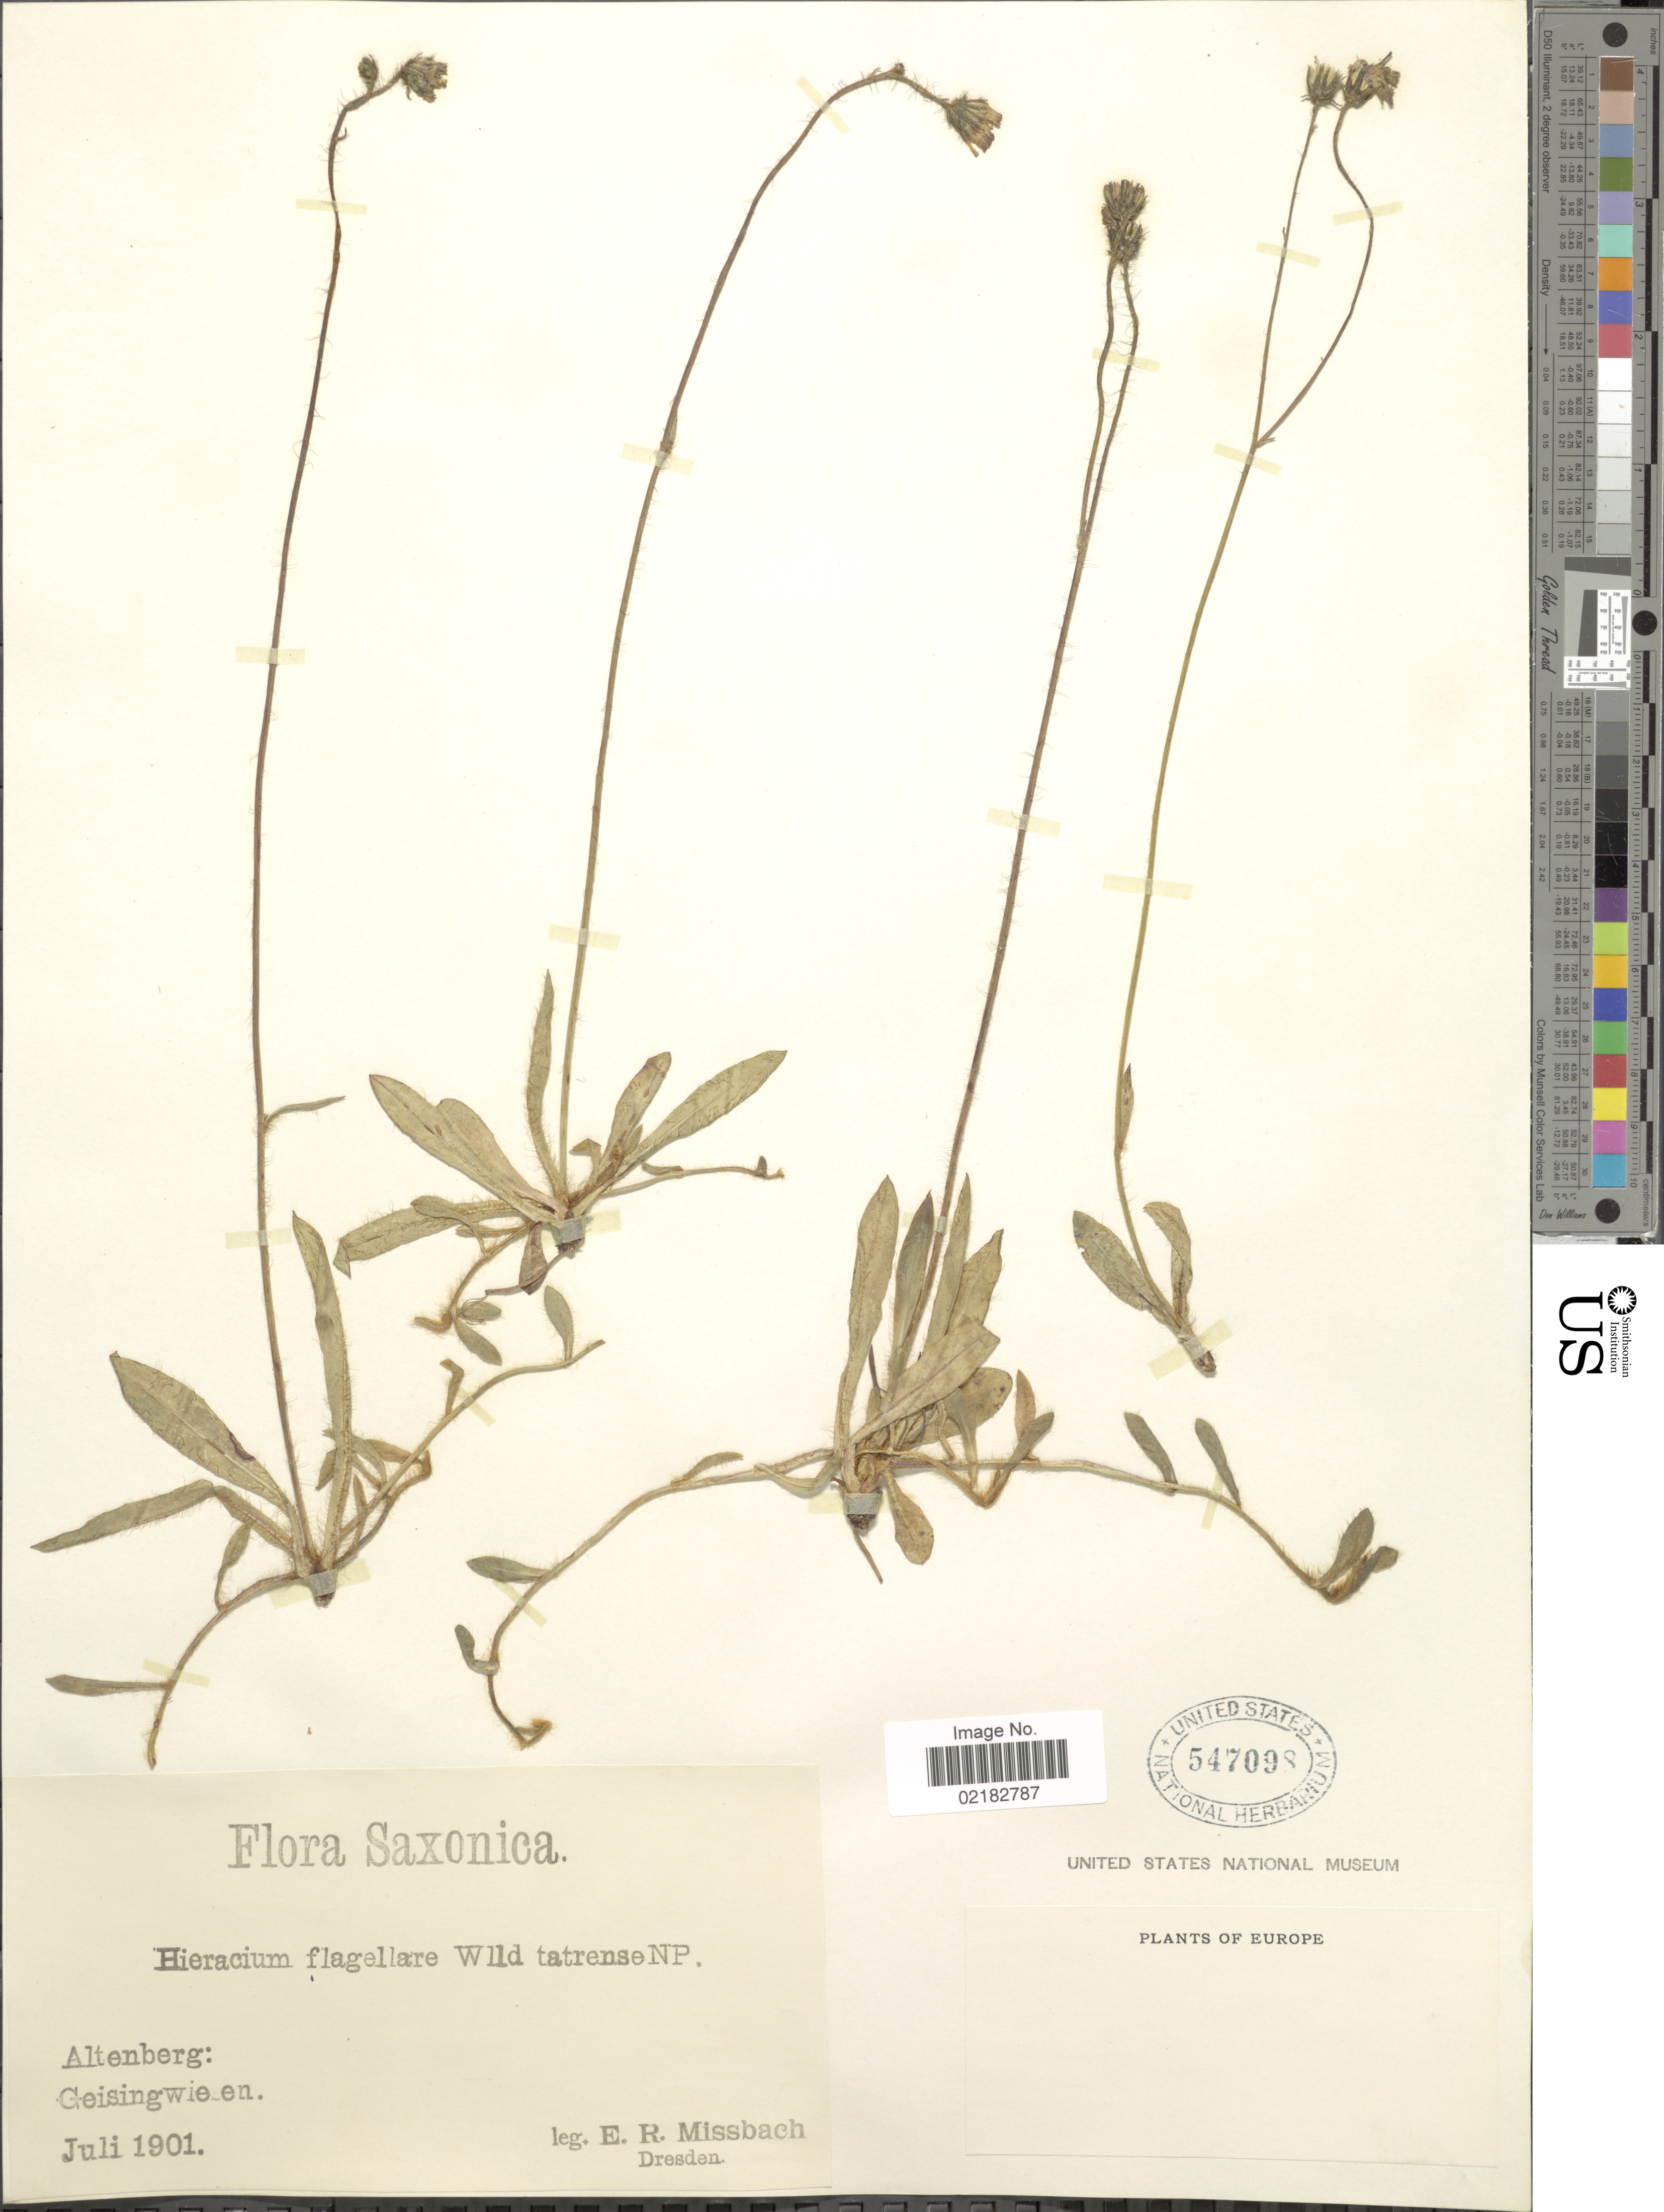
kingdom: Plantae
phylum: Tracheophyta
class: Magnoliopsida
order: Asterales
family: Asteraceae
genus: Pilosella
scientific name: Pilosella flagellaris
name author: (Willd.) Arvet-Touvet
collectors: E. Missbach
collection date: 1901-07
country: Germany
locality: Altenberg: Geisingwie [illegible text]en. Saxonica.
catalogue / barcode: US 547098